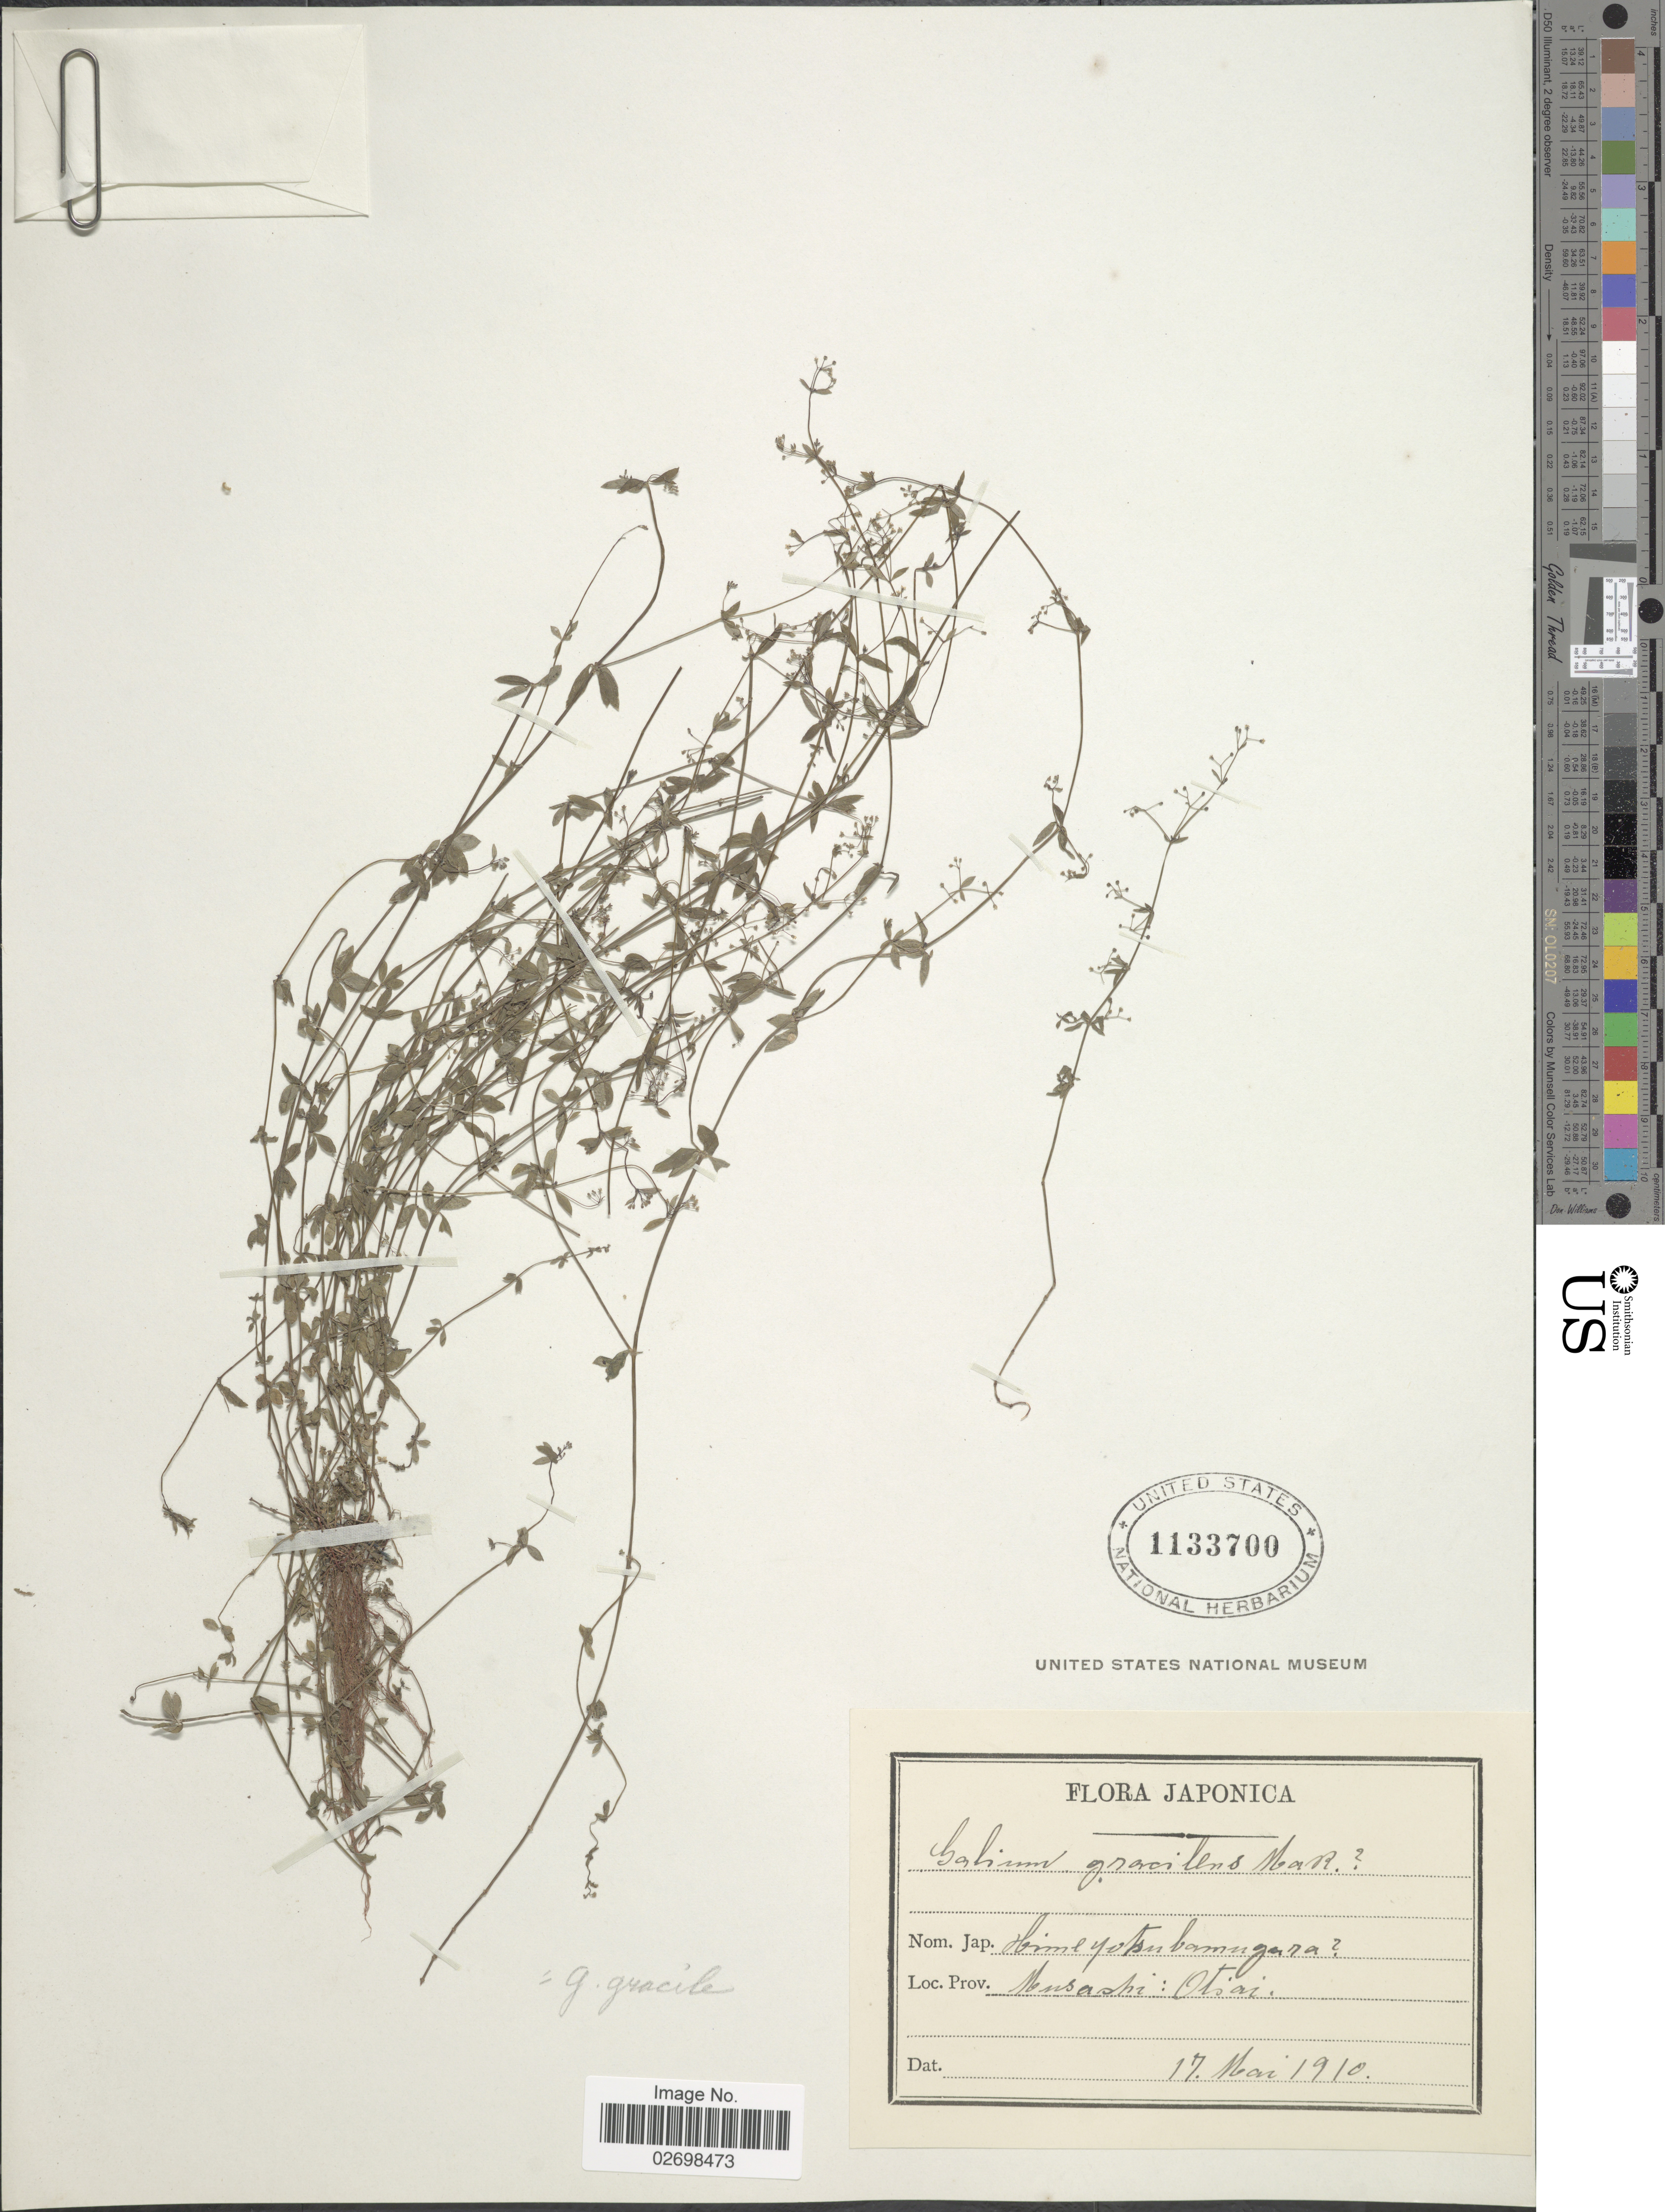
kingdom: Plantae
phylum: Tracheophyta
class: Magnoliopsida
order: Gentianales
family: Rubiaceae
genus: Galium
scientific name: Galium bungei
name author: Steud.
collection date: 1910-05-17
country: Japan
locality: Prov. Musashi: Otiai.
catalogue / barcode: US 1133700